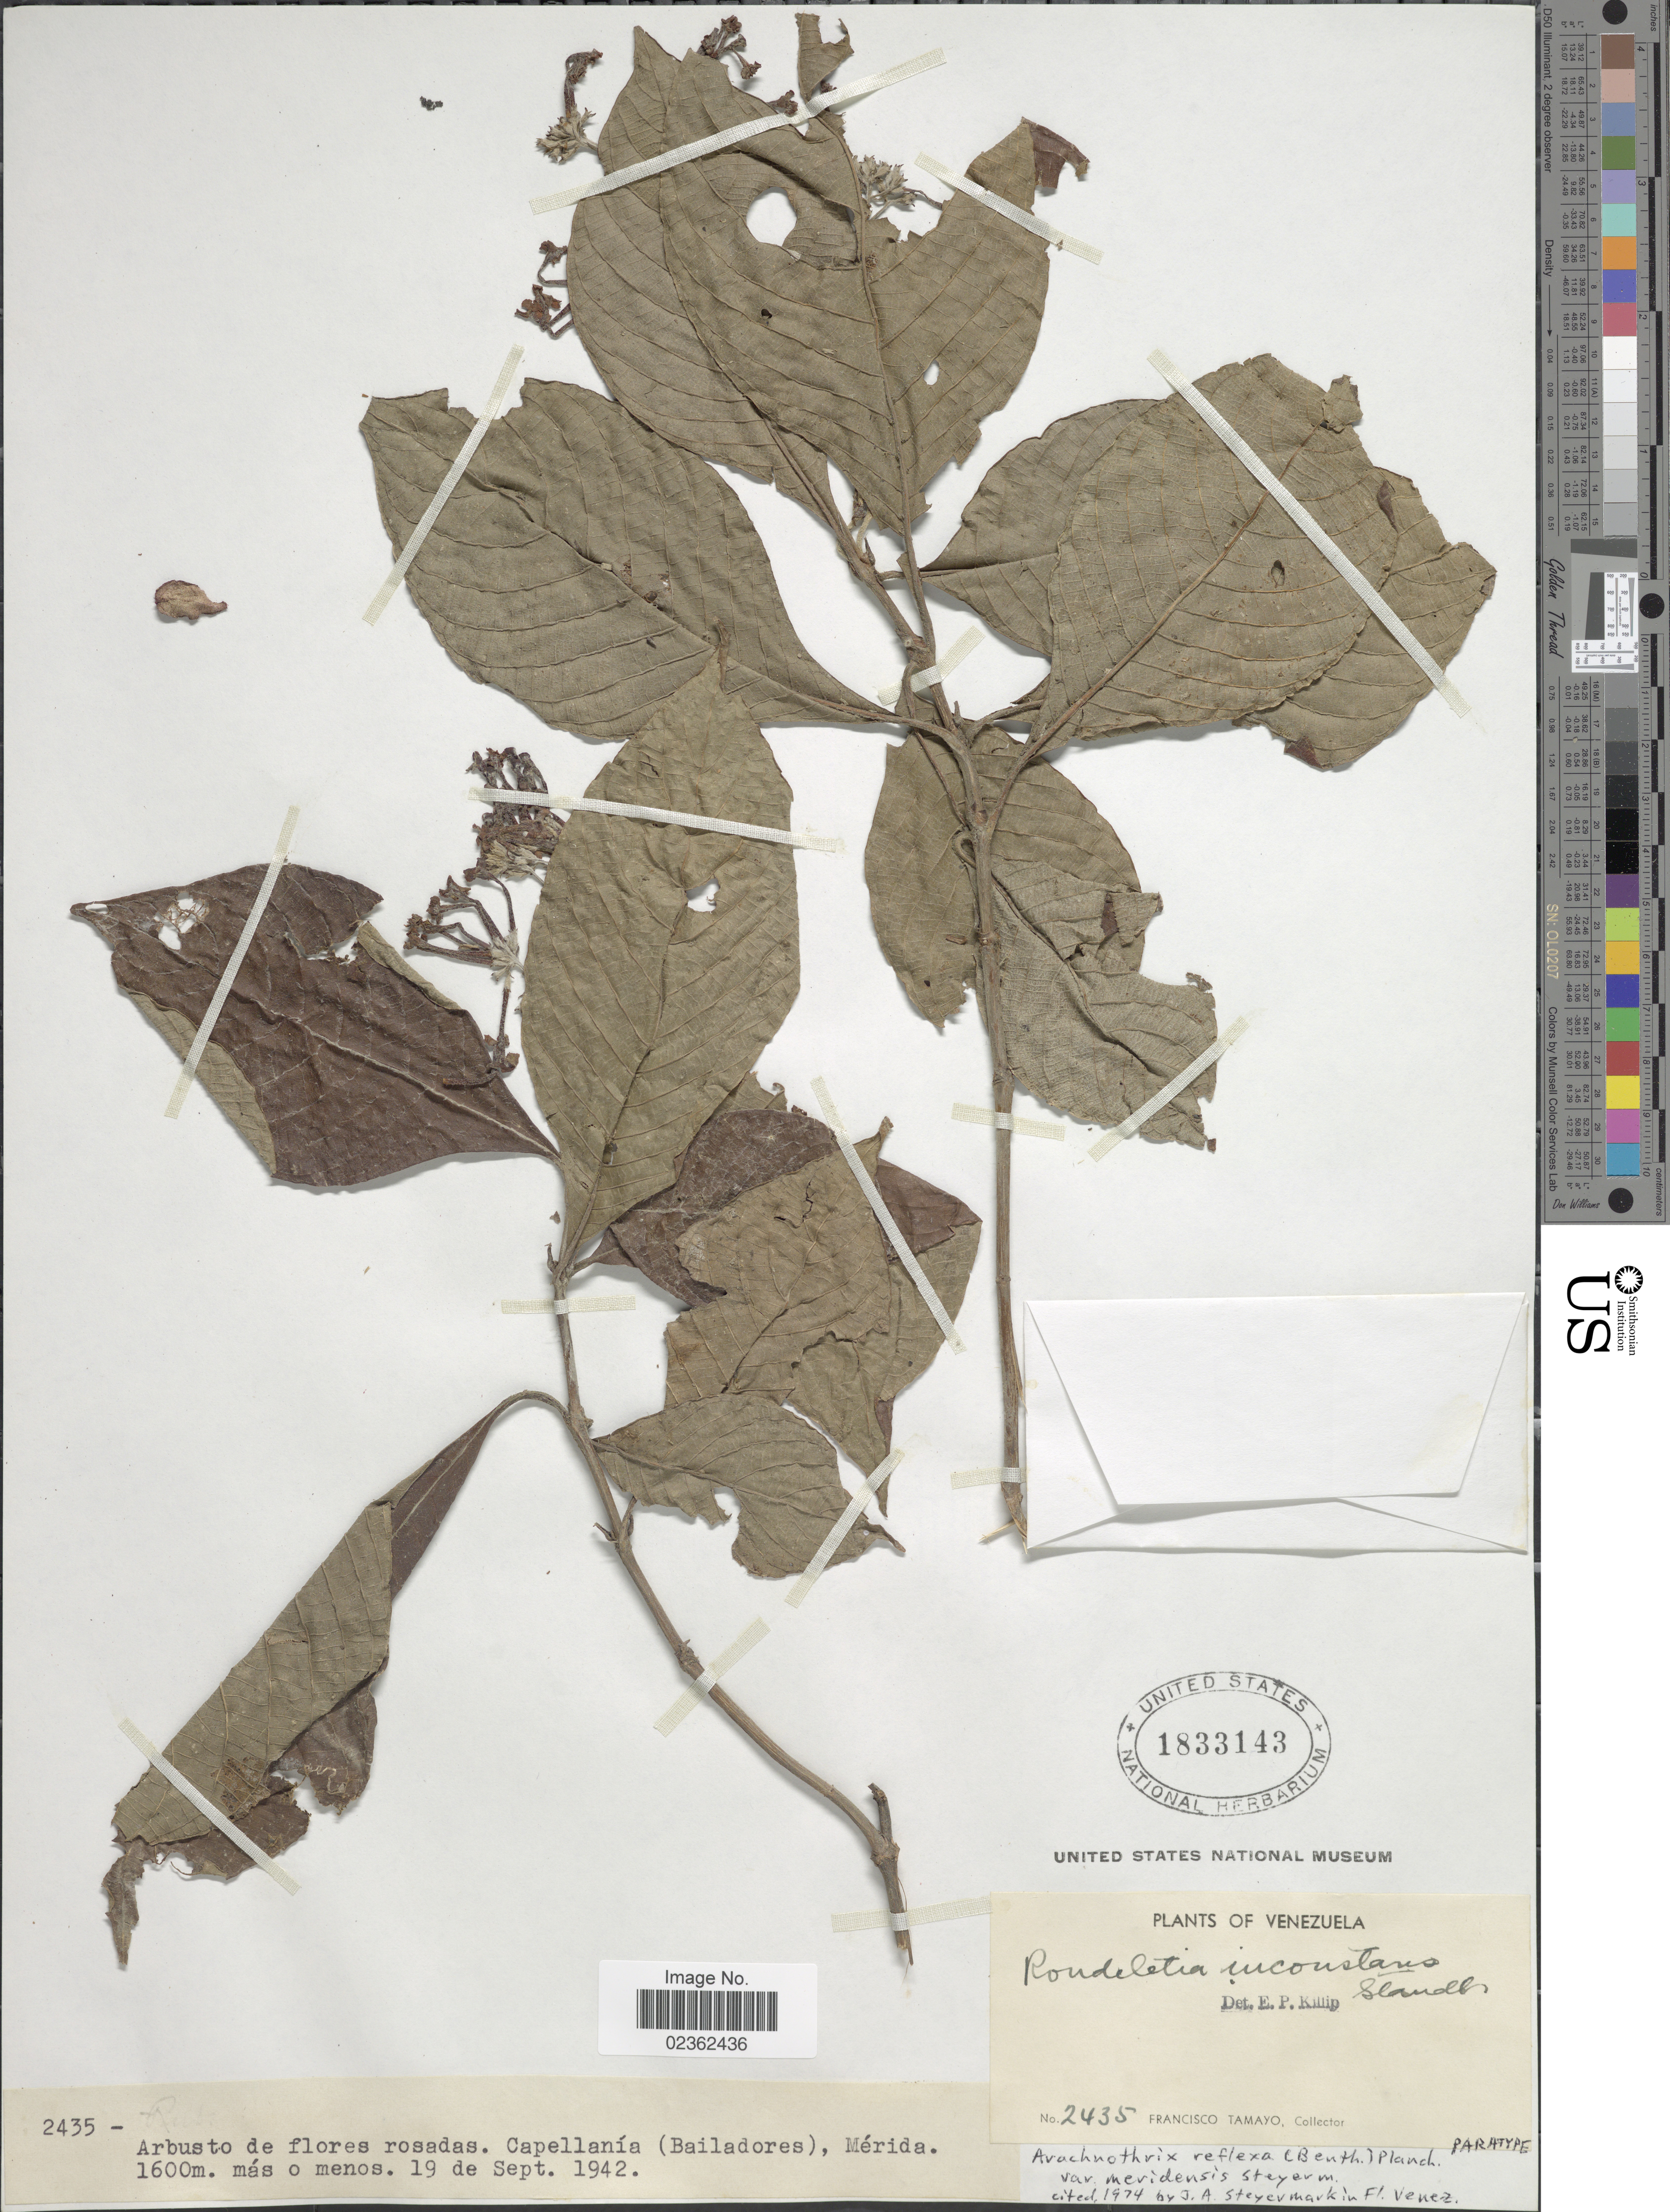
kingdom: Plantae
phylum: Tracheophyta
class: Magnoliopsida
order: Gentianales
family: Rubiaceae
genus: Arachnothryx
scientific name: Arachnothryx reflexa var. meridensis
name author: Steyerm.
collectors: F. Tamayo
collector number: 2435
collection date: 1942-09-19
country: Venezuela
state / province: Mérida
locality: Capellania (Bailadores)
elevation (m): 1600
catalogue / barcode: US 1833143